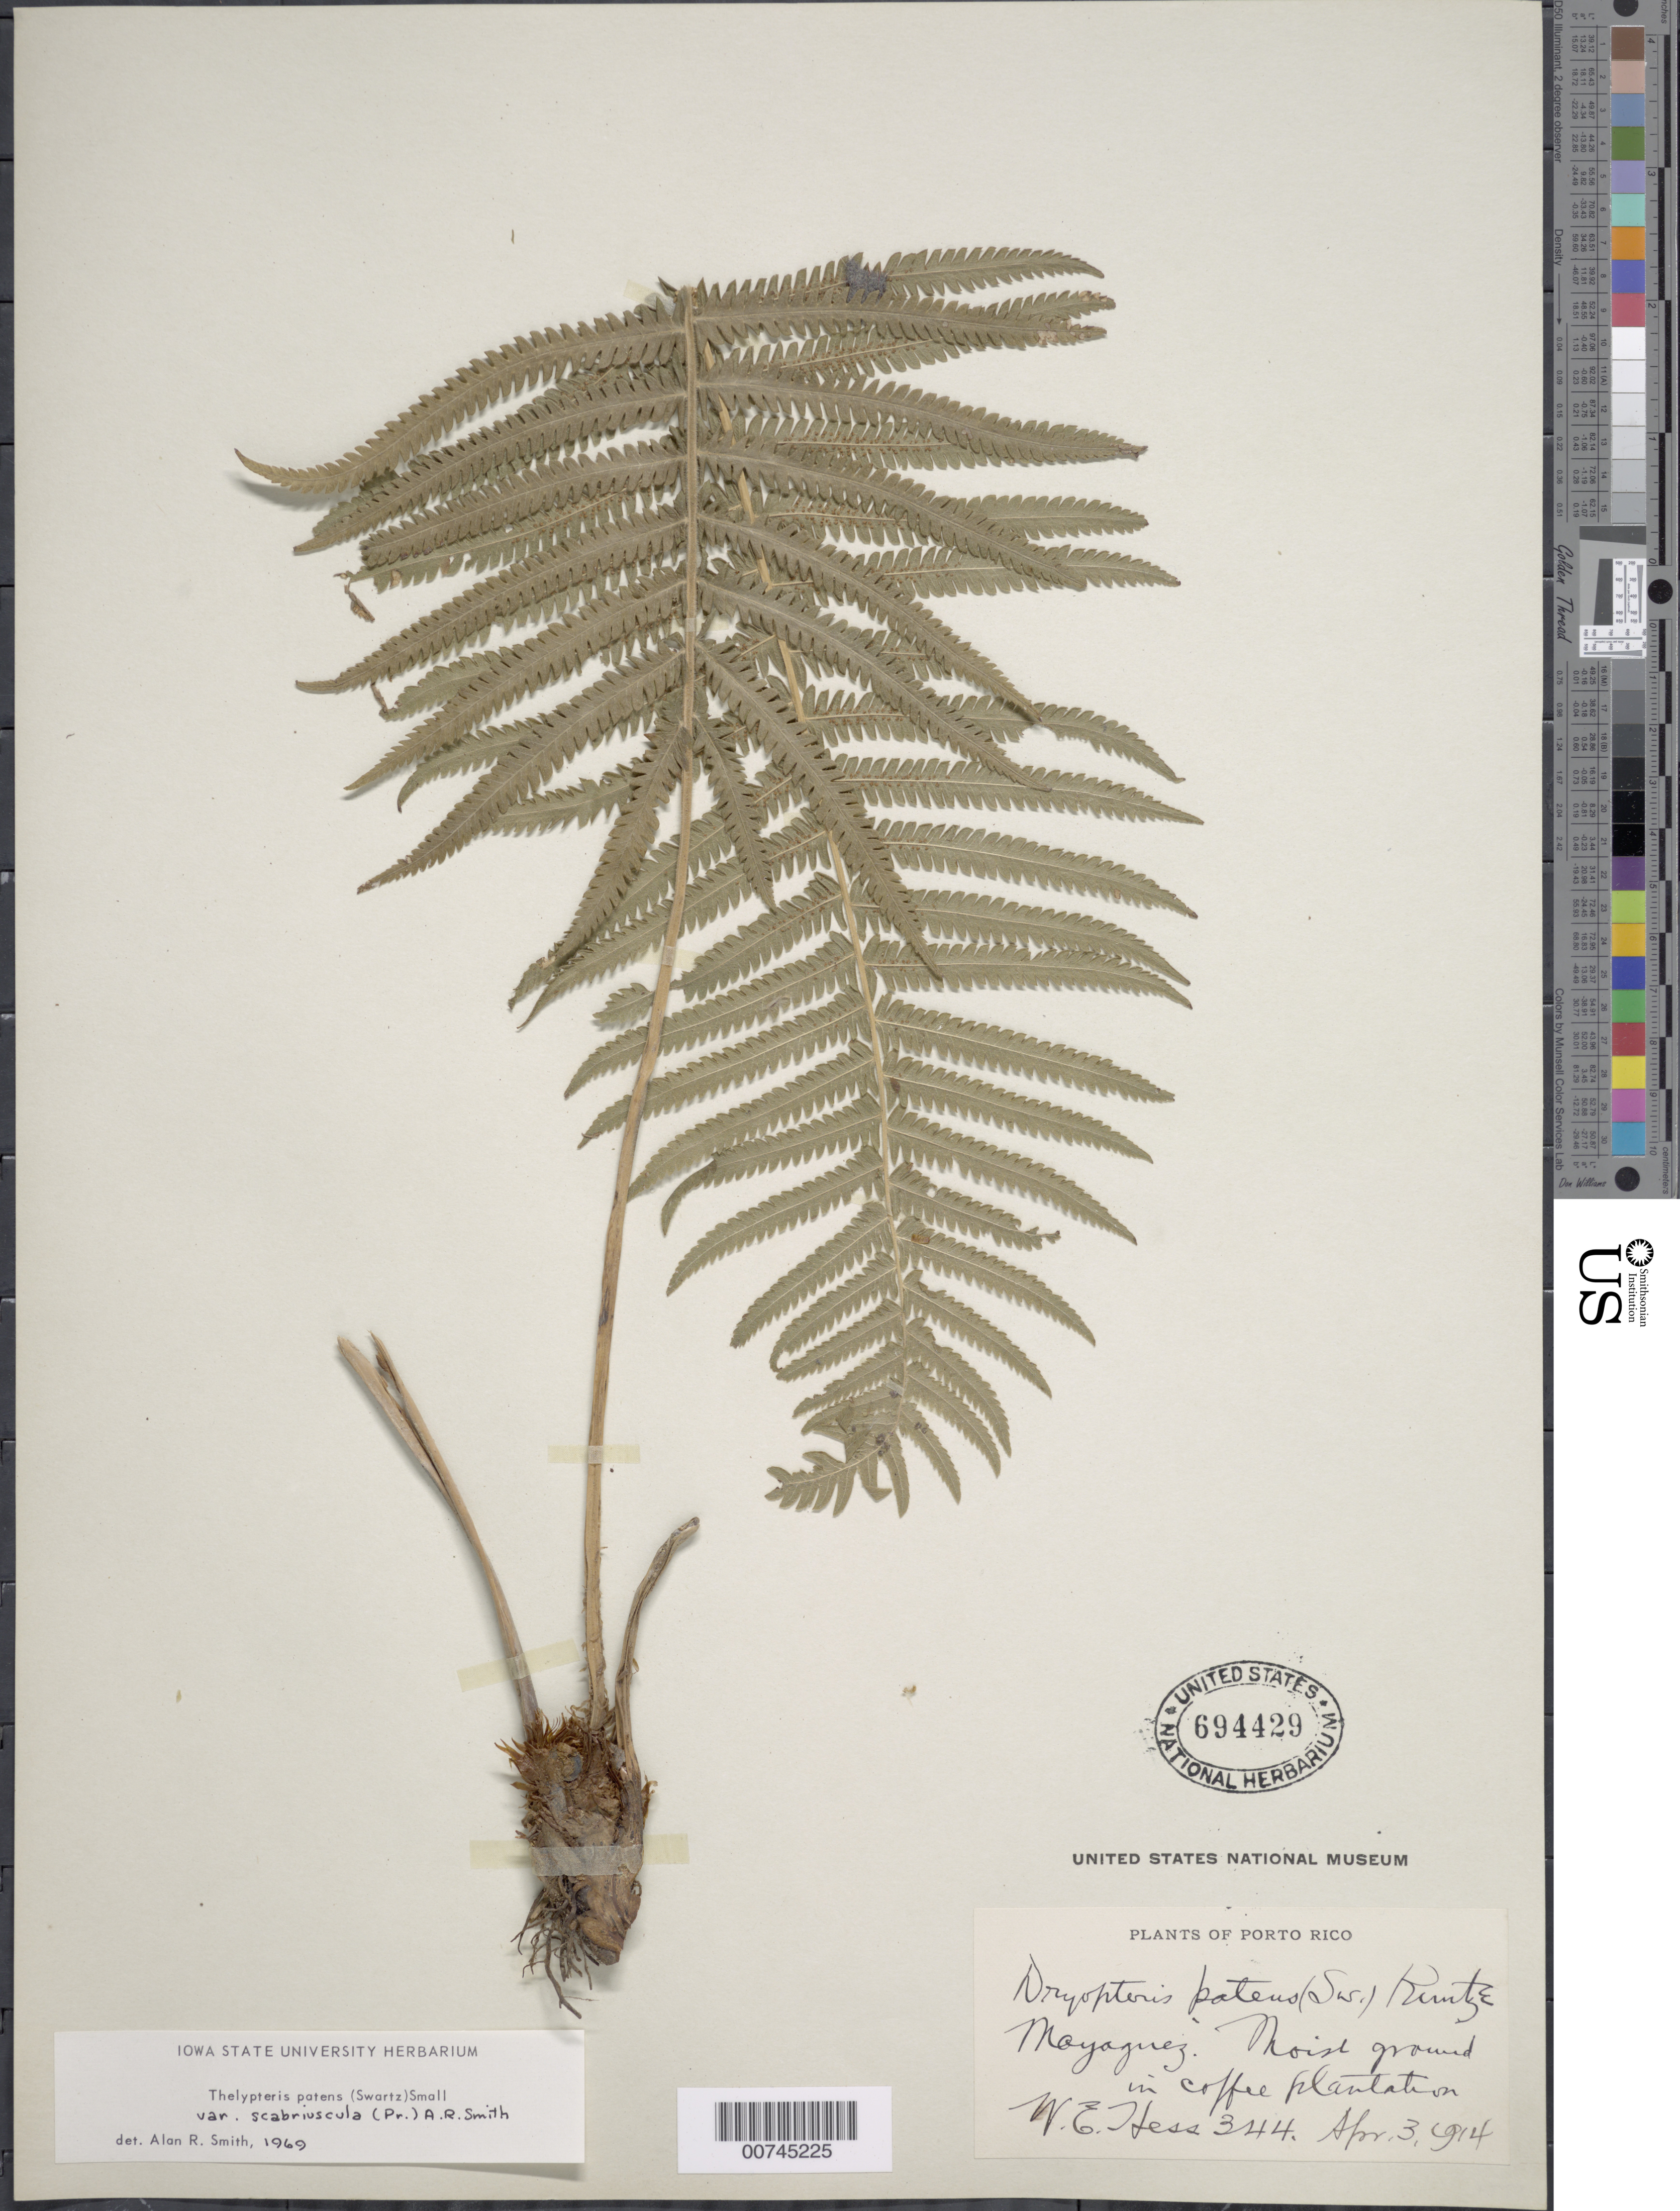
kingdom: Plantae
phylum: Tracheophyta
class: Polypodiopsida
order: Polypodiales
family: Thelypteridaceae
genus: Christella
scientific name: Christella serra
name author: (Sw.) Holttum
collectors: W. Hess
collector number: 344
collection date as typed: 03 Apr 1914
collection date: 1914-04-03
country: Puerto Rico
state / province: Mayagüez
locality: Mayaguez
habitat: Moist ground in coffee plantation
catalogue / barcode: US 694429